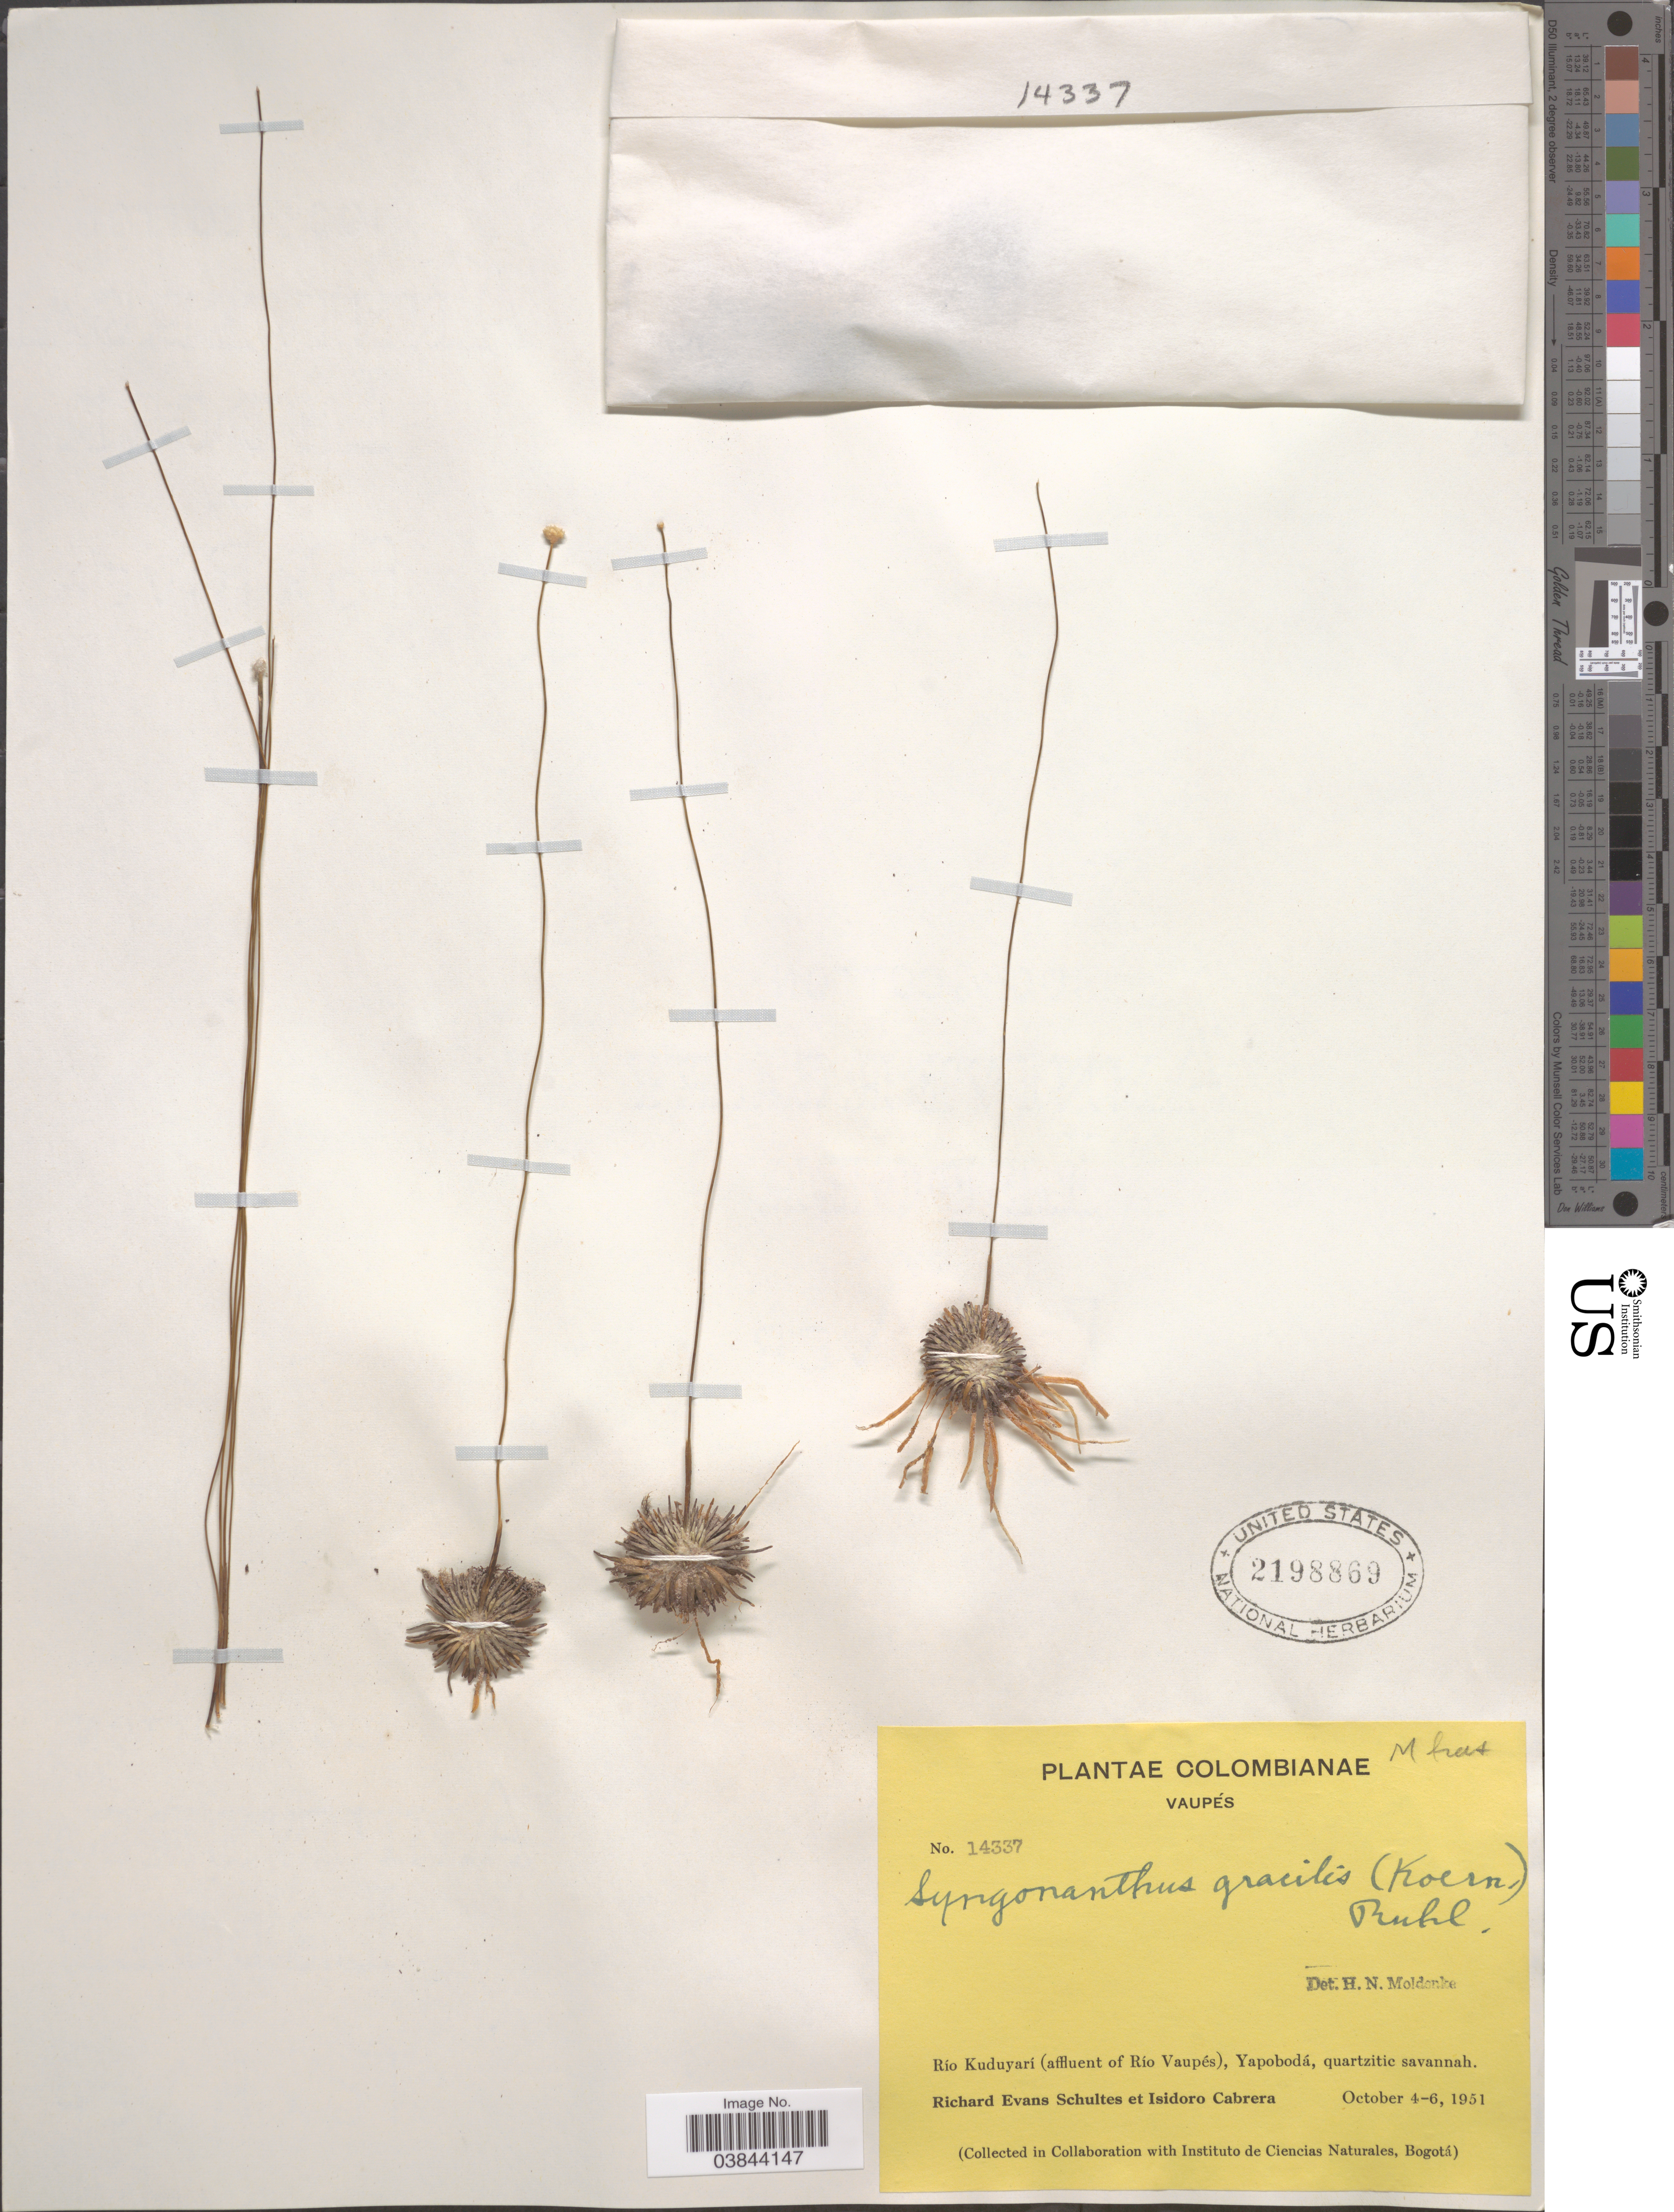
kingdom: Plantae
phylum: Tracheophyta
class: Liliopsida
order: Poales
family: Eriocaulaceae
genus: Syngonanthus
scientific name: Syngonanthus gracilis var. gracilis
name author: (Bong.) Ruhland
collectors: R. E. Schultes & I. Cabrera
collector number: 14337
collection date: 1951-10-04/1951-10-06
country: Colombia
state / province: Vaupés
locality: Río Kuduyarí (affluent of Río Vaupés), Yapobodá, quartzitic savannah.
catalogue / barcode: US 2198869